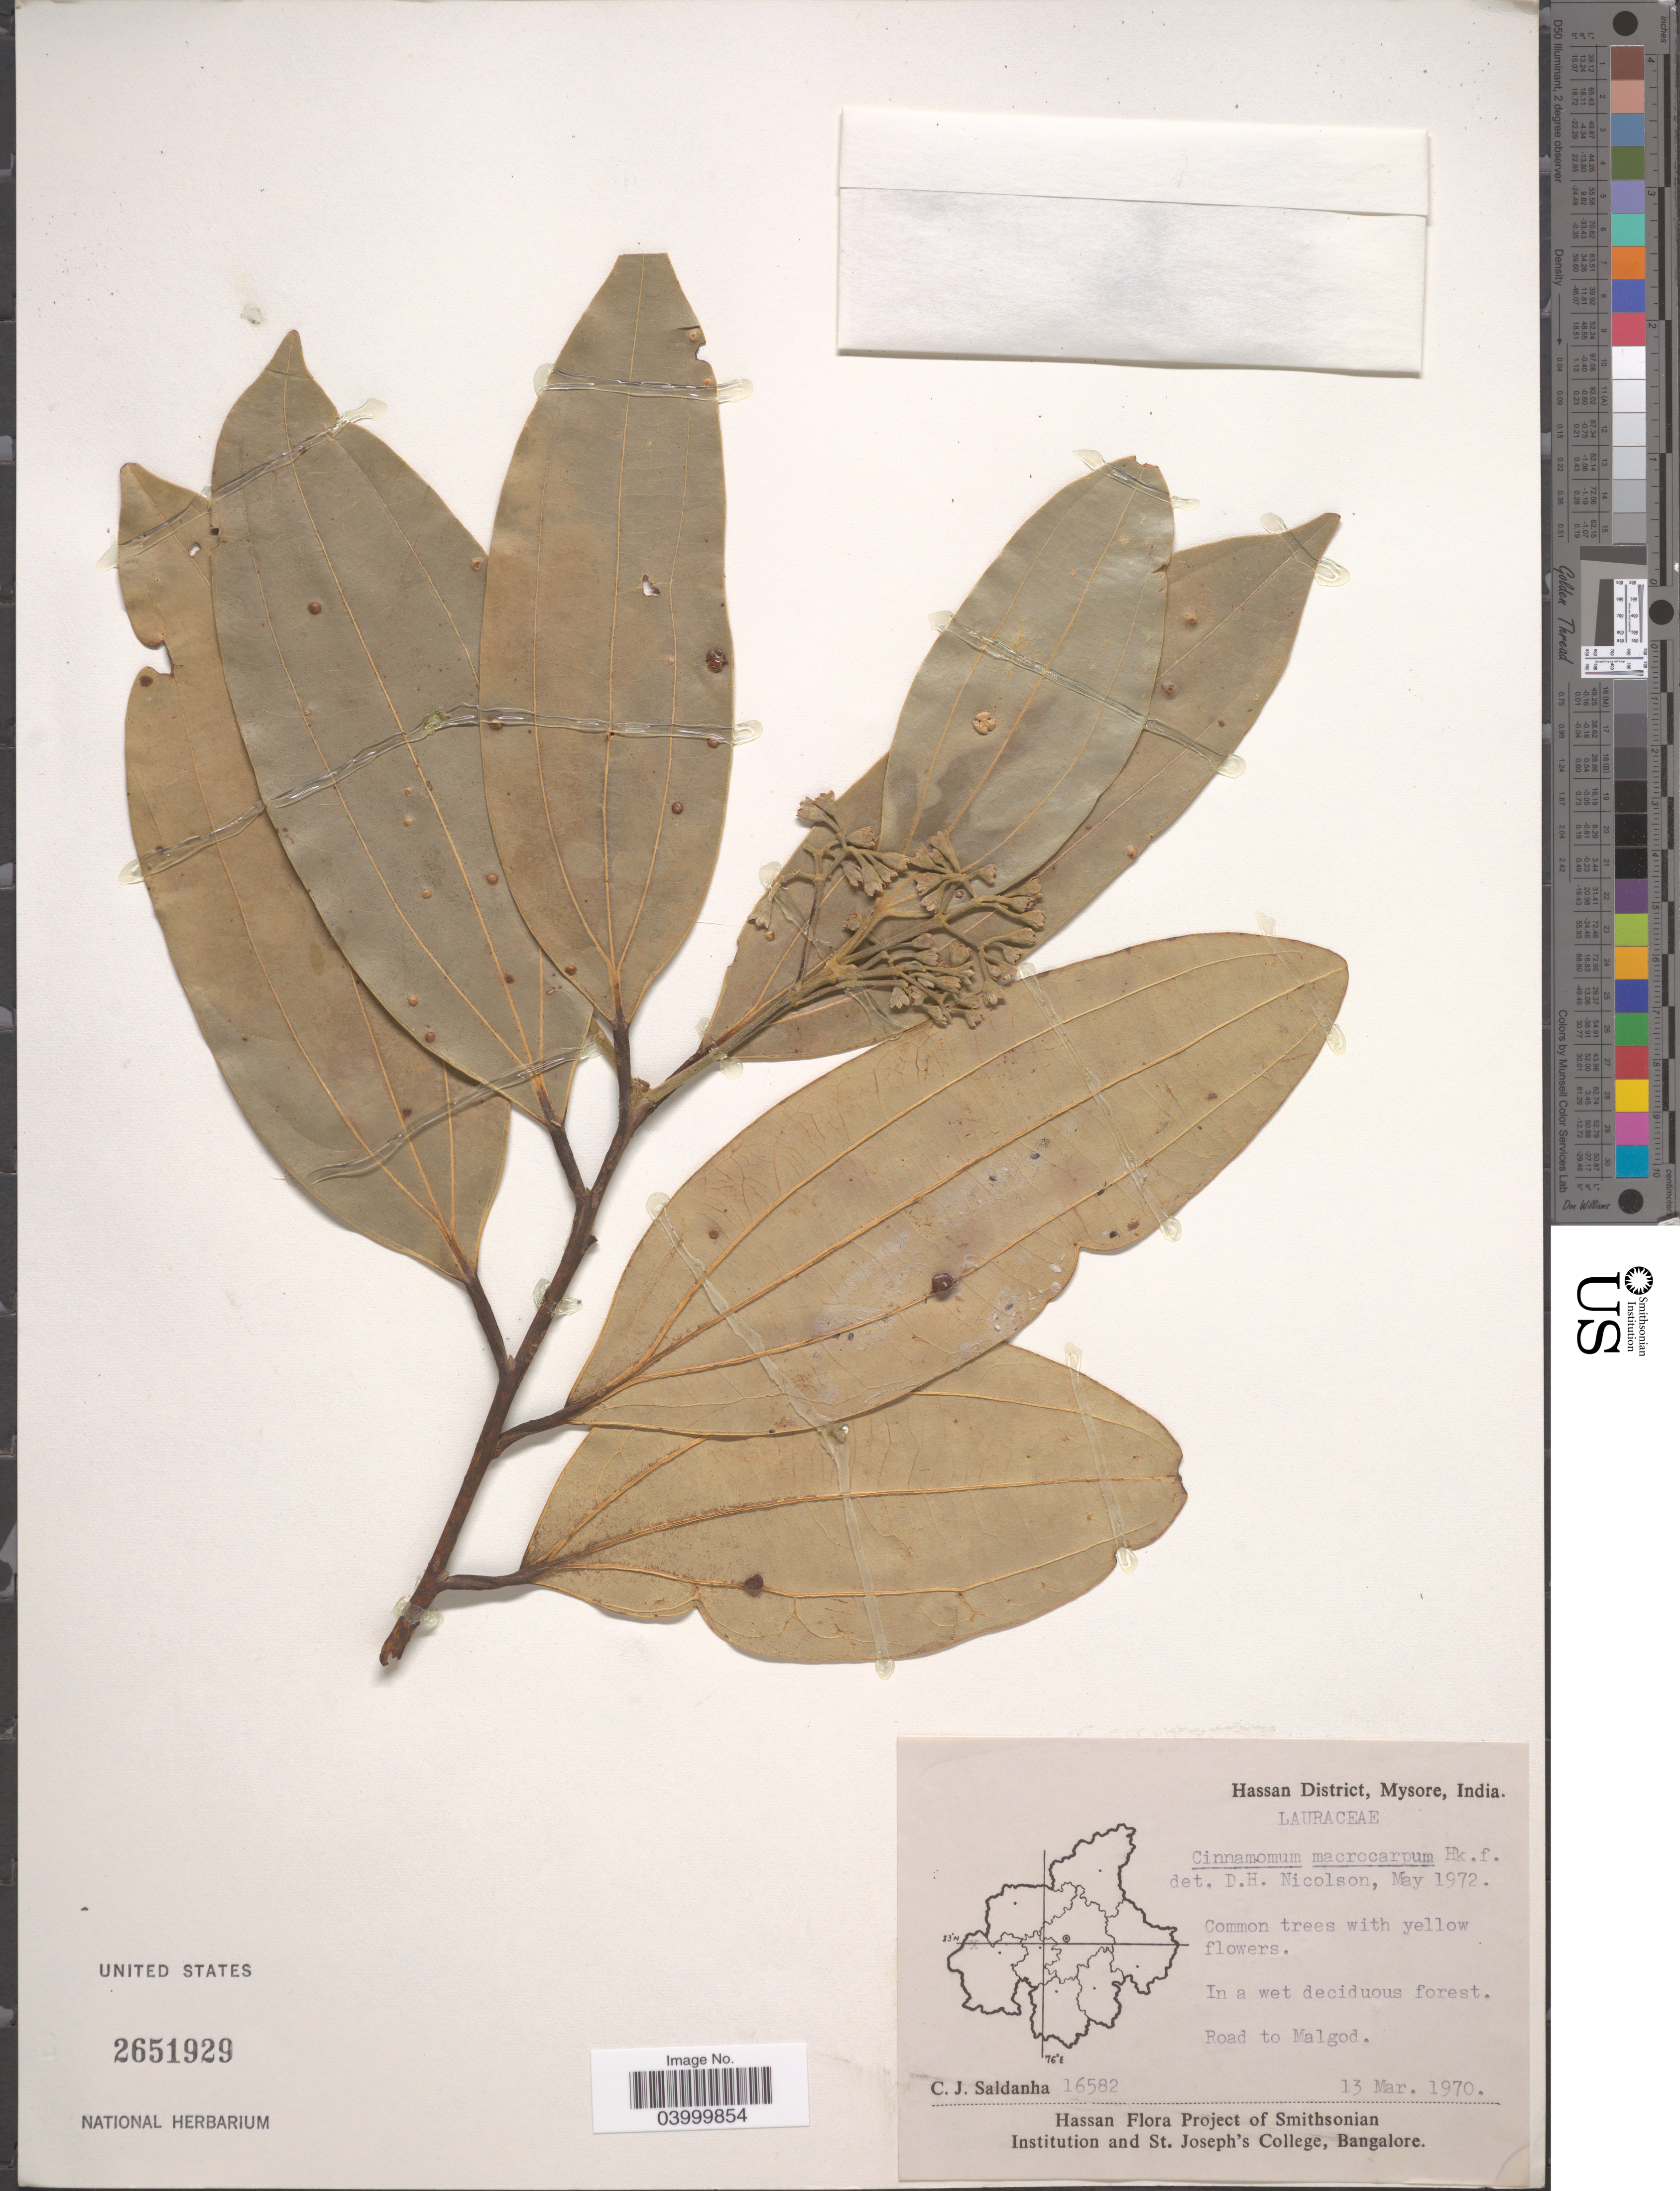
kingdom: Plantae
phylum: Tracheophyta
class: Magnoliopsida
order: Laurales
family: Lauraceae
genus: Cinnamomum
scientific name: Cinnamomum macrocarpum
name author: Hook. f.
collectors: C. J. Saldanha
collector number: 16582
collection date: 1970-03-13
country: India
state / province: Karnataka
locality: Hassan District, Mysore. Road to Malgod.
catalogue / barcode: US 2651929